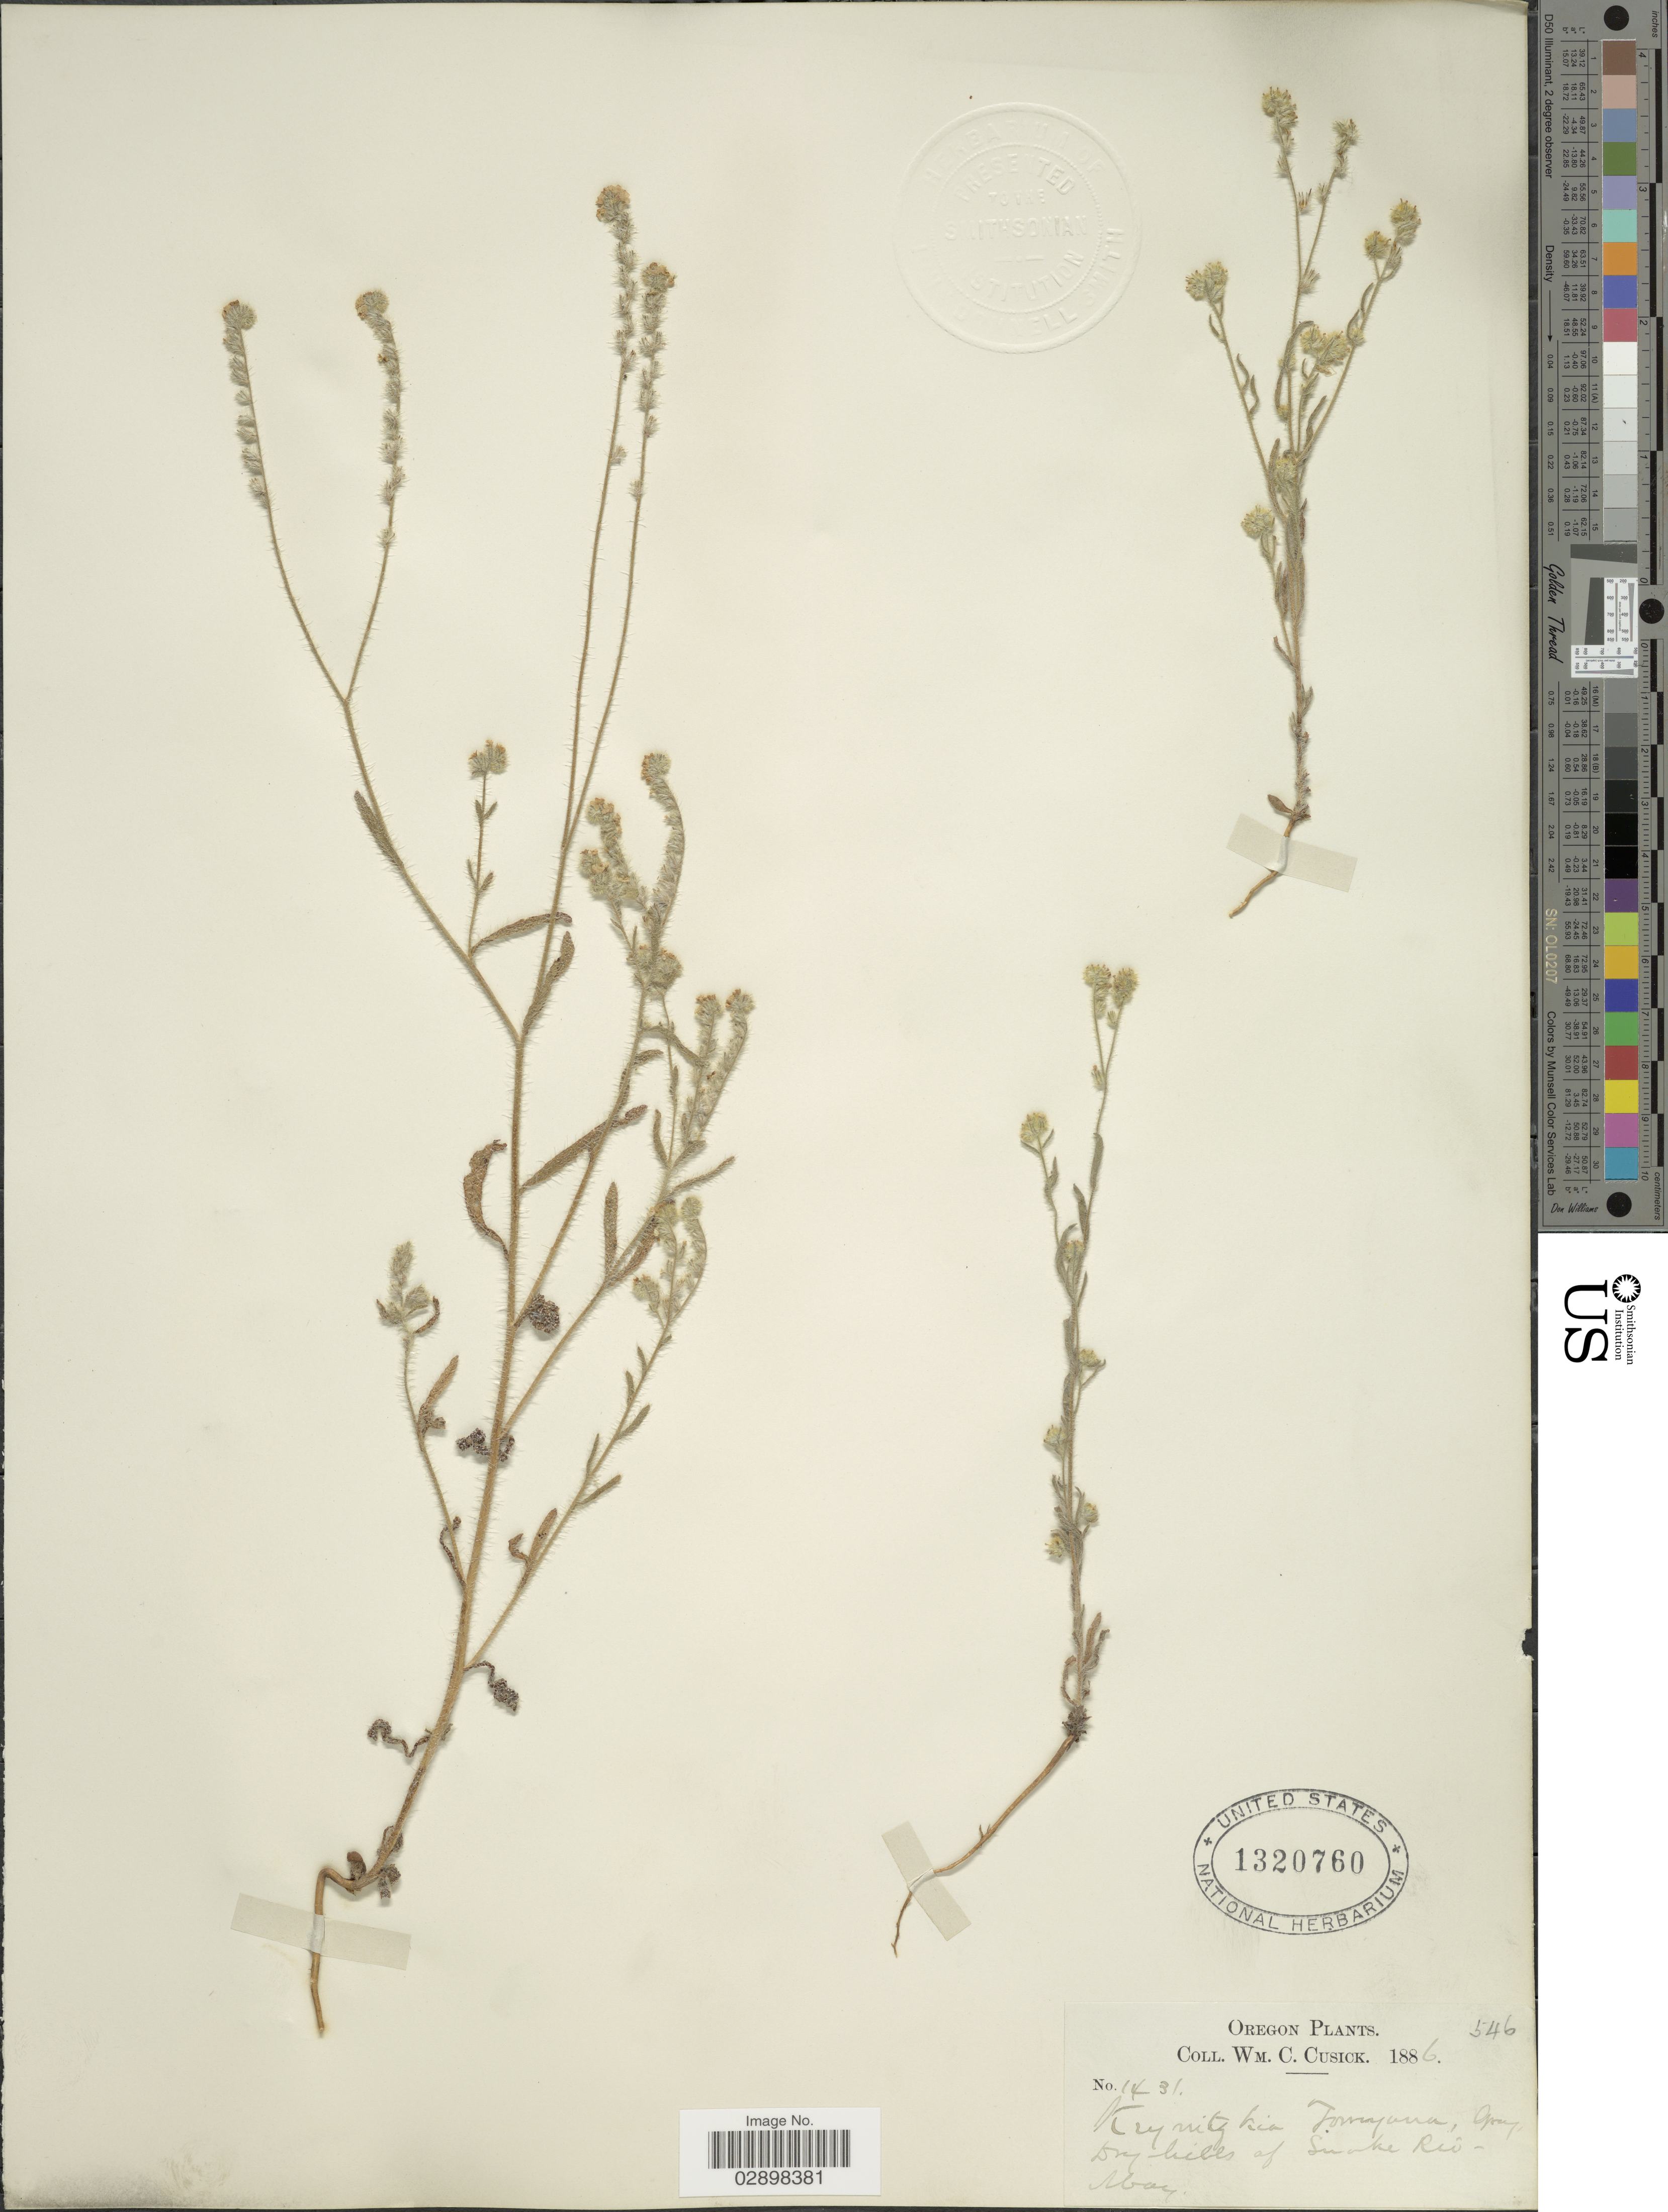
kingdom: Plantae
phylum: Tracheophyta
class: Magnoliopsida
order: Boraginales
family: Boraginaceae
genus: Cryptantha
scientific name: Cryptantha torreyana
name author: (A. Gray) S.W. Greene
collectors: W. C. Cusick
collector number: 1431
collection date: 1886-05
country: United States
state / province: Oregon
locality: Dry hills of Snake Riv.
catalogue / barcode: US 1320760